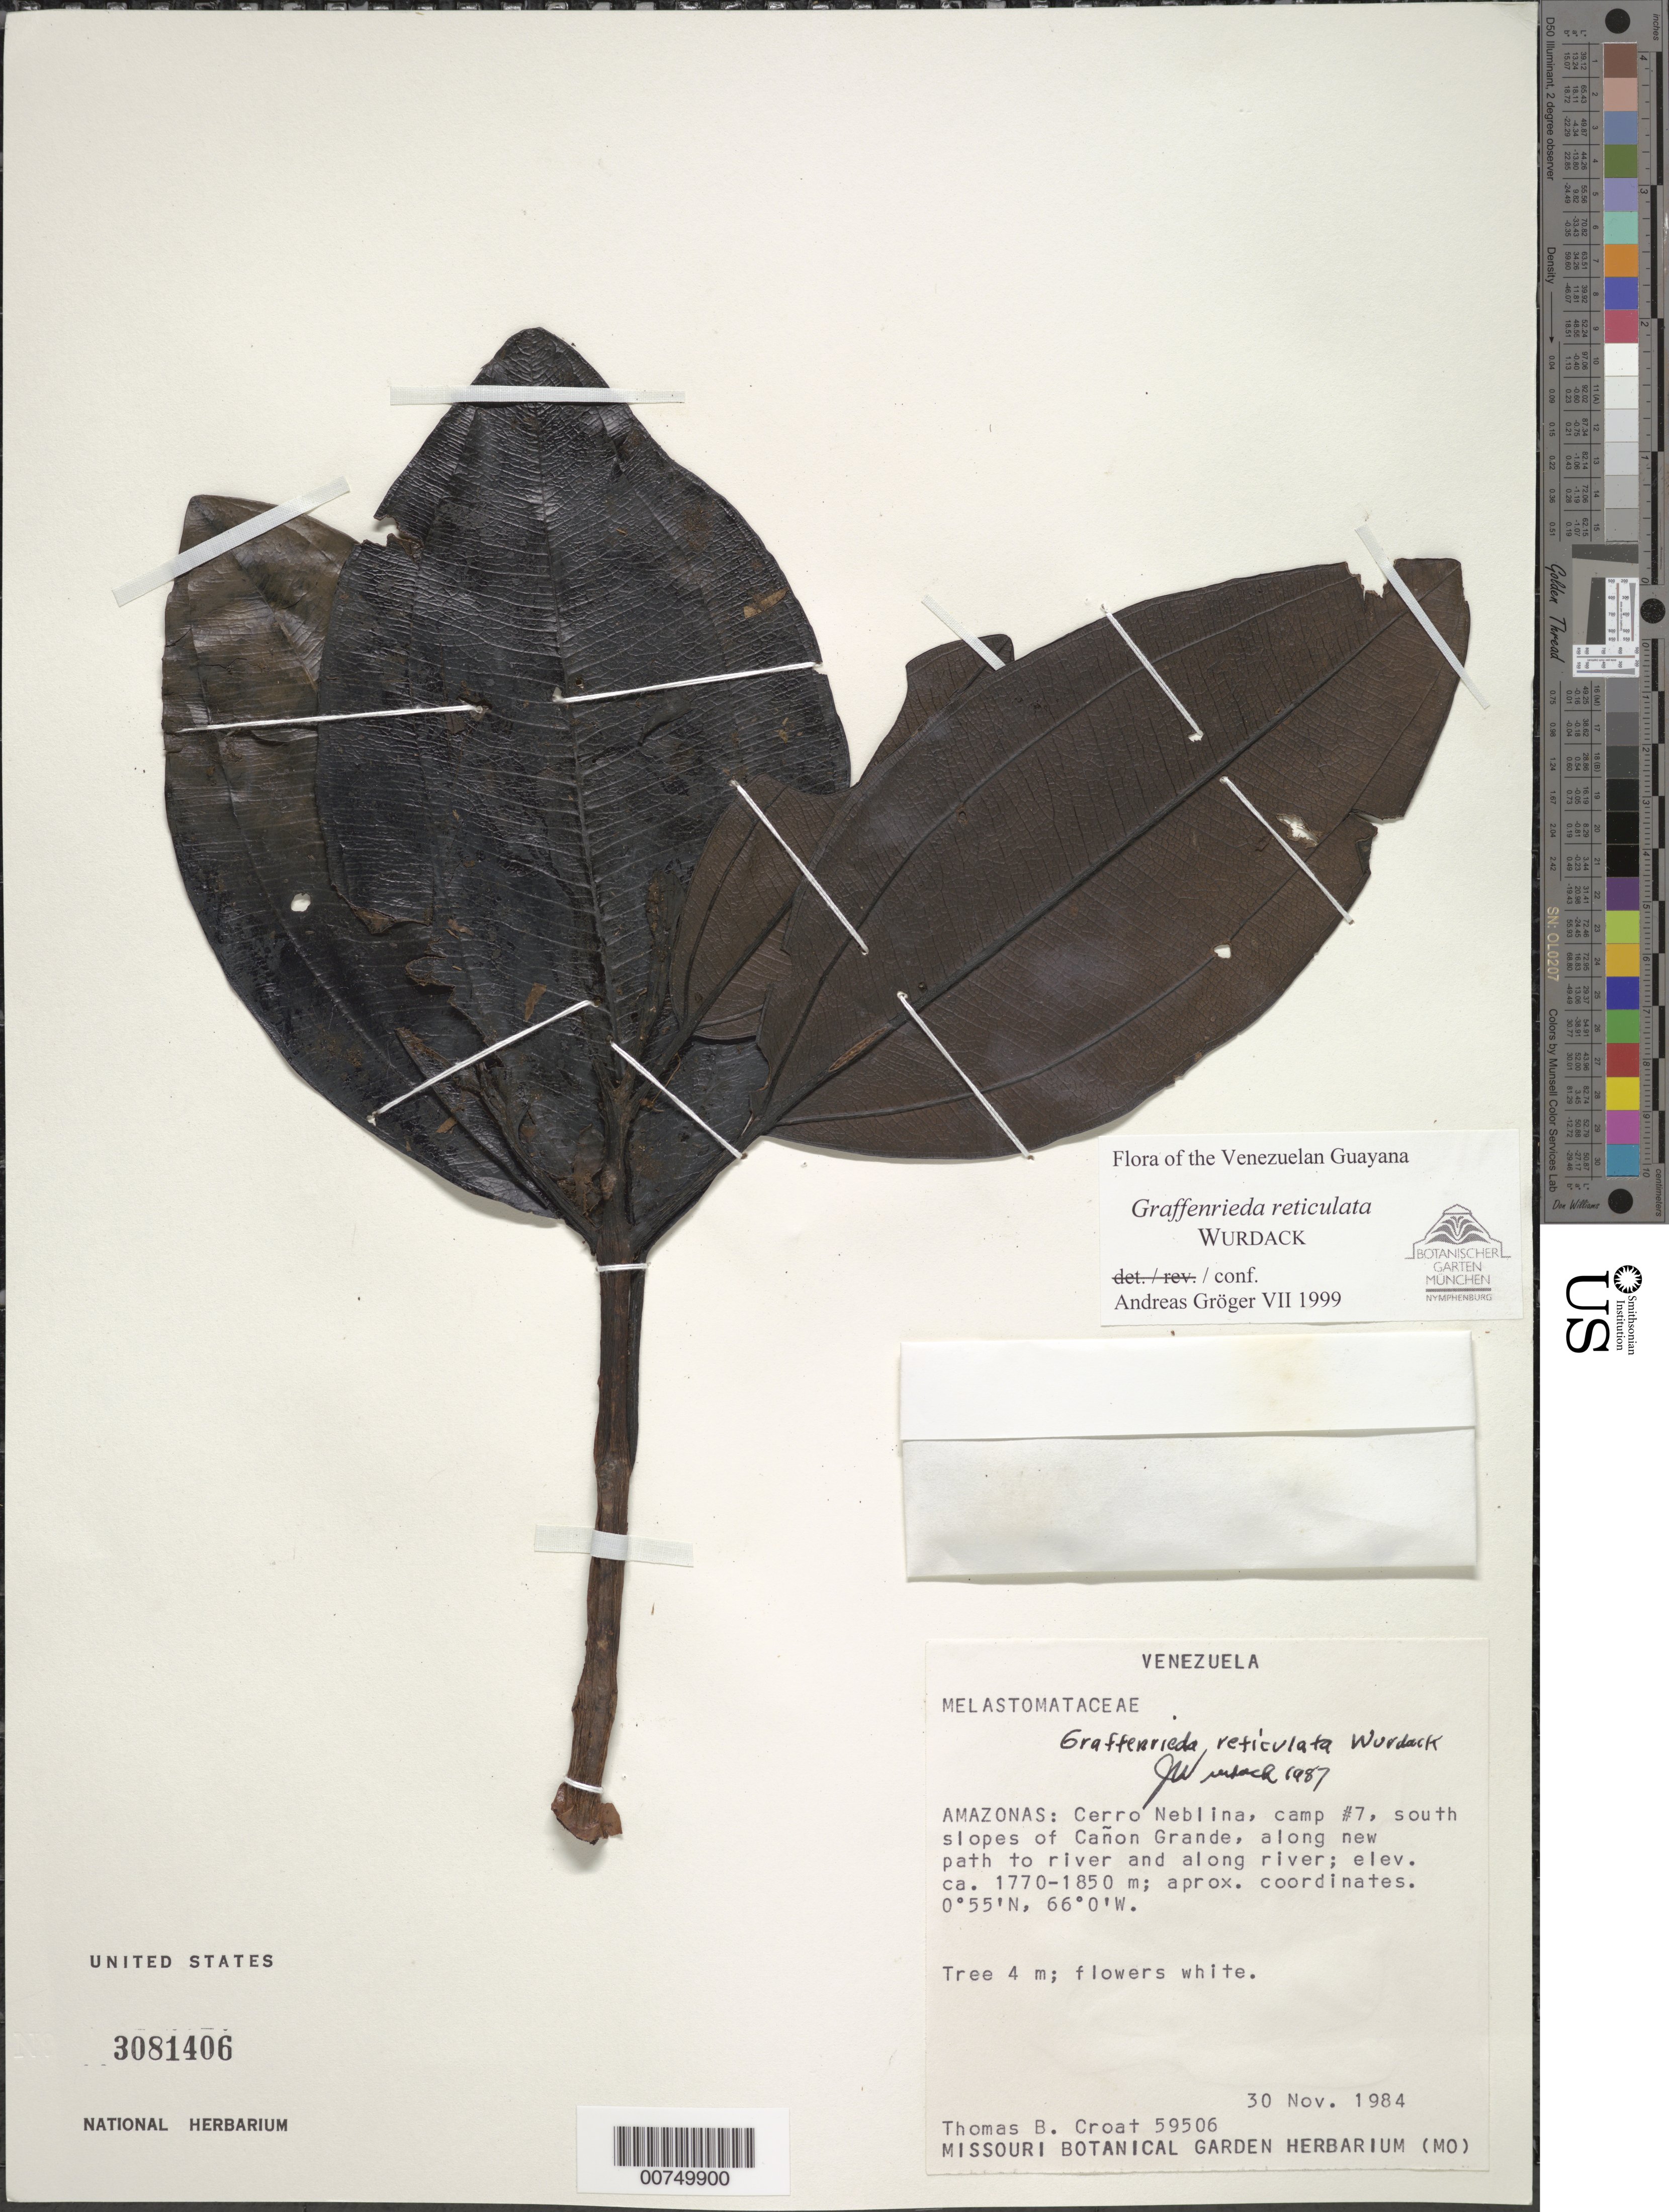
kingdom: Plantae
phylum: Tracheophyta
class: Magnoliopsida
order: Myrtales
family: Melastomataceae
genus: Graffenrieda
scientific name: Graffenrieda reticulata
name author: Wurdack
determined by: Gröger, A.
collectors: T. B. Croat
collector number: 59506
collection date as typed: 30-Nov-84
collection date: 1984-11-30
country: Venezuela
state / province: Amazonas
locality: Cerro Neblina, camp #7, S slopes of Cañon Grande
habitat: Along path and river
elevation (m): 1770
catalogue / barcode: US 3081406